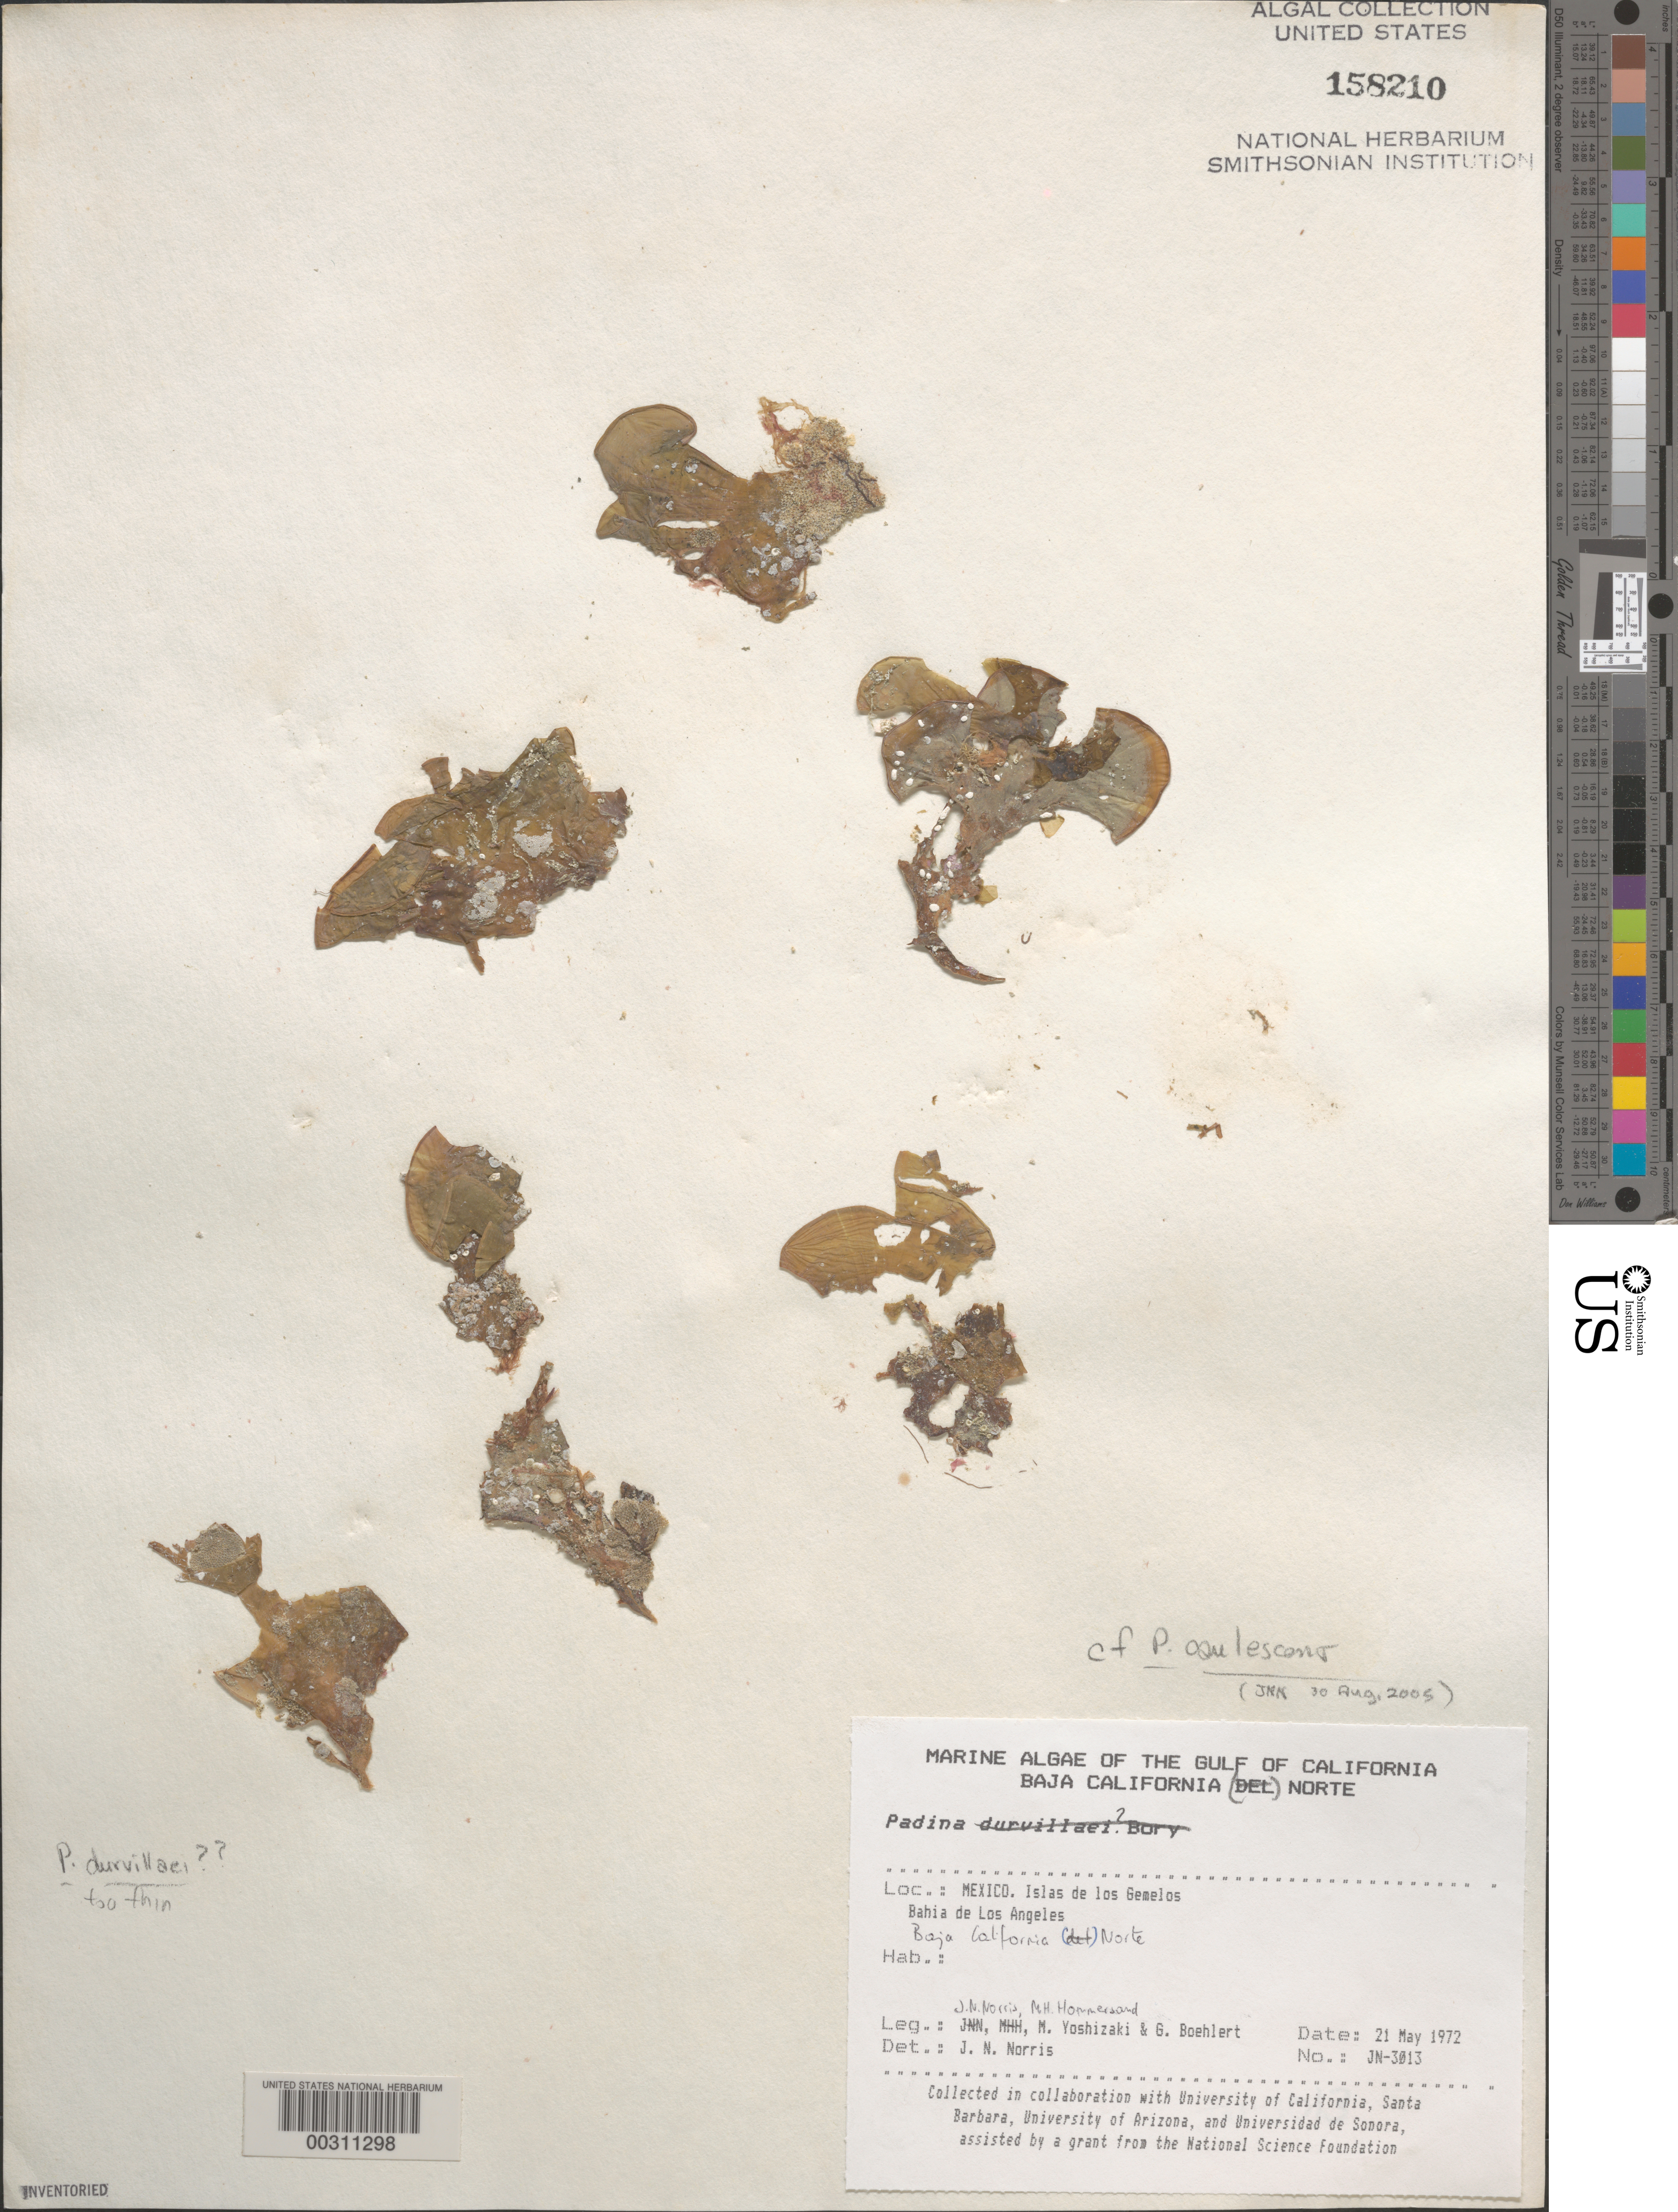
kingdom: Chromista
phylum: Ochrophyta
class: Phaeophyceae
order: Dictyotales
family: Dictyotaceae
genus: Padina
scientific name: Padina caulescens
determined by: Norris, James N.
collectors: J. N. Norris, M. H. Hommersand, M. Yoshizaki & G. Boehlert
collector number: JN-3013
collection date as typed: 21 May 1972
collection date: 1972-05-21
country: Mexico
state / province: Baja California Norte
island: Isla de Los Gemelitos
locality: Bahia de los Angeles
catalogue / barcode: US 158210